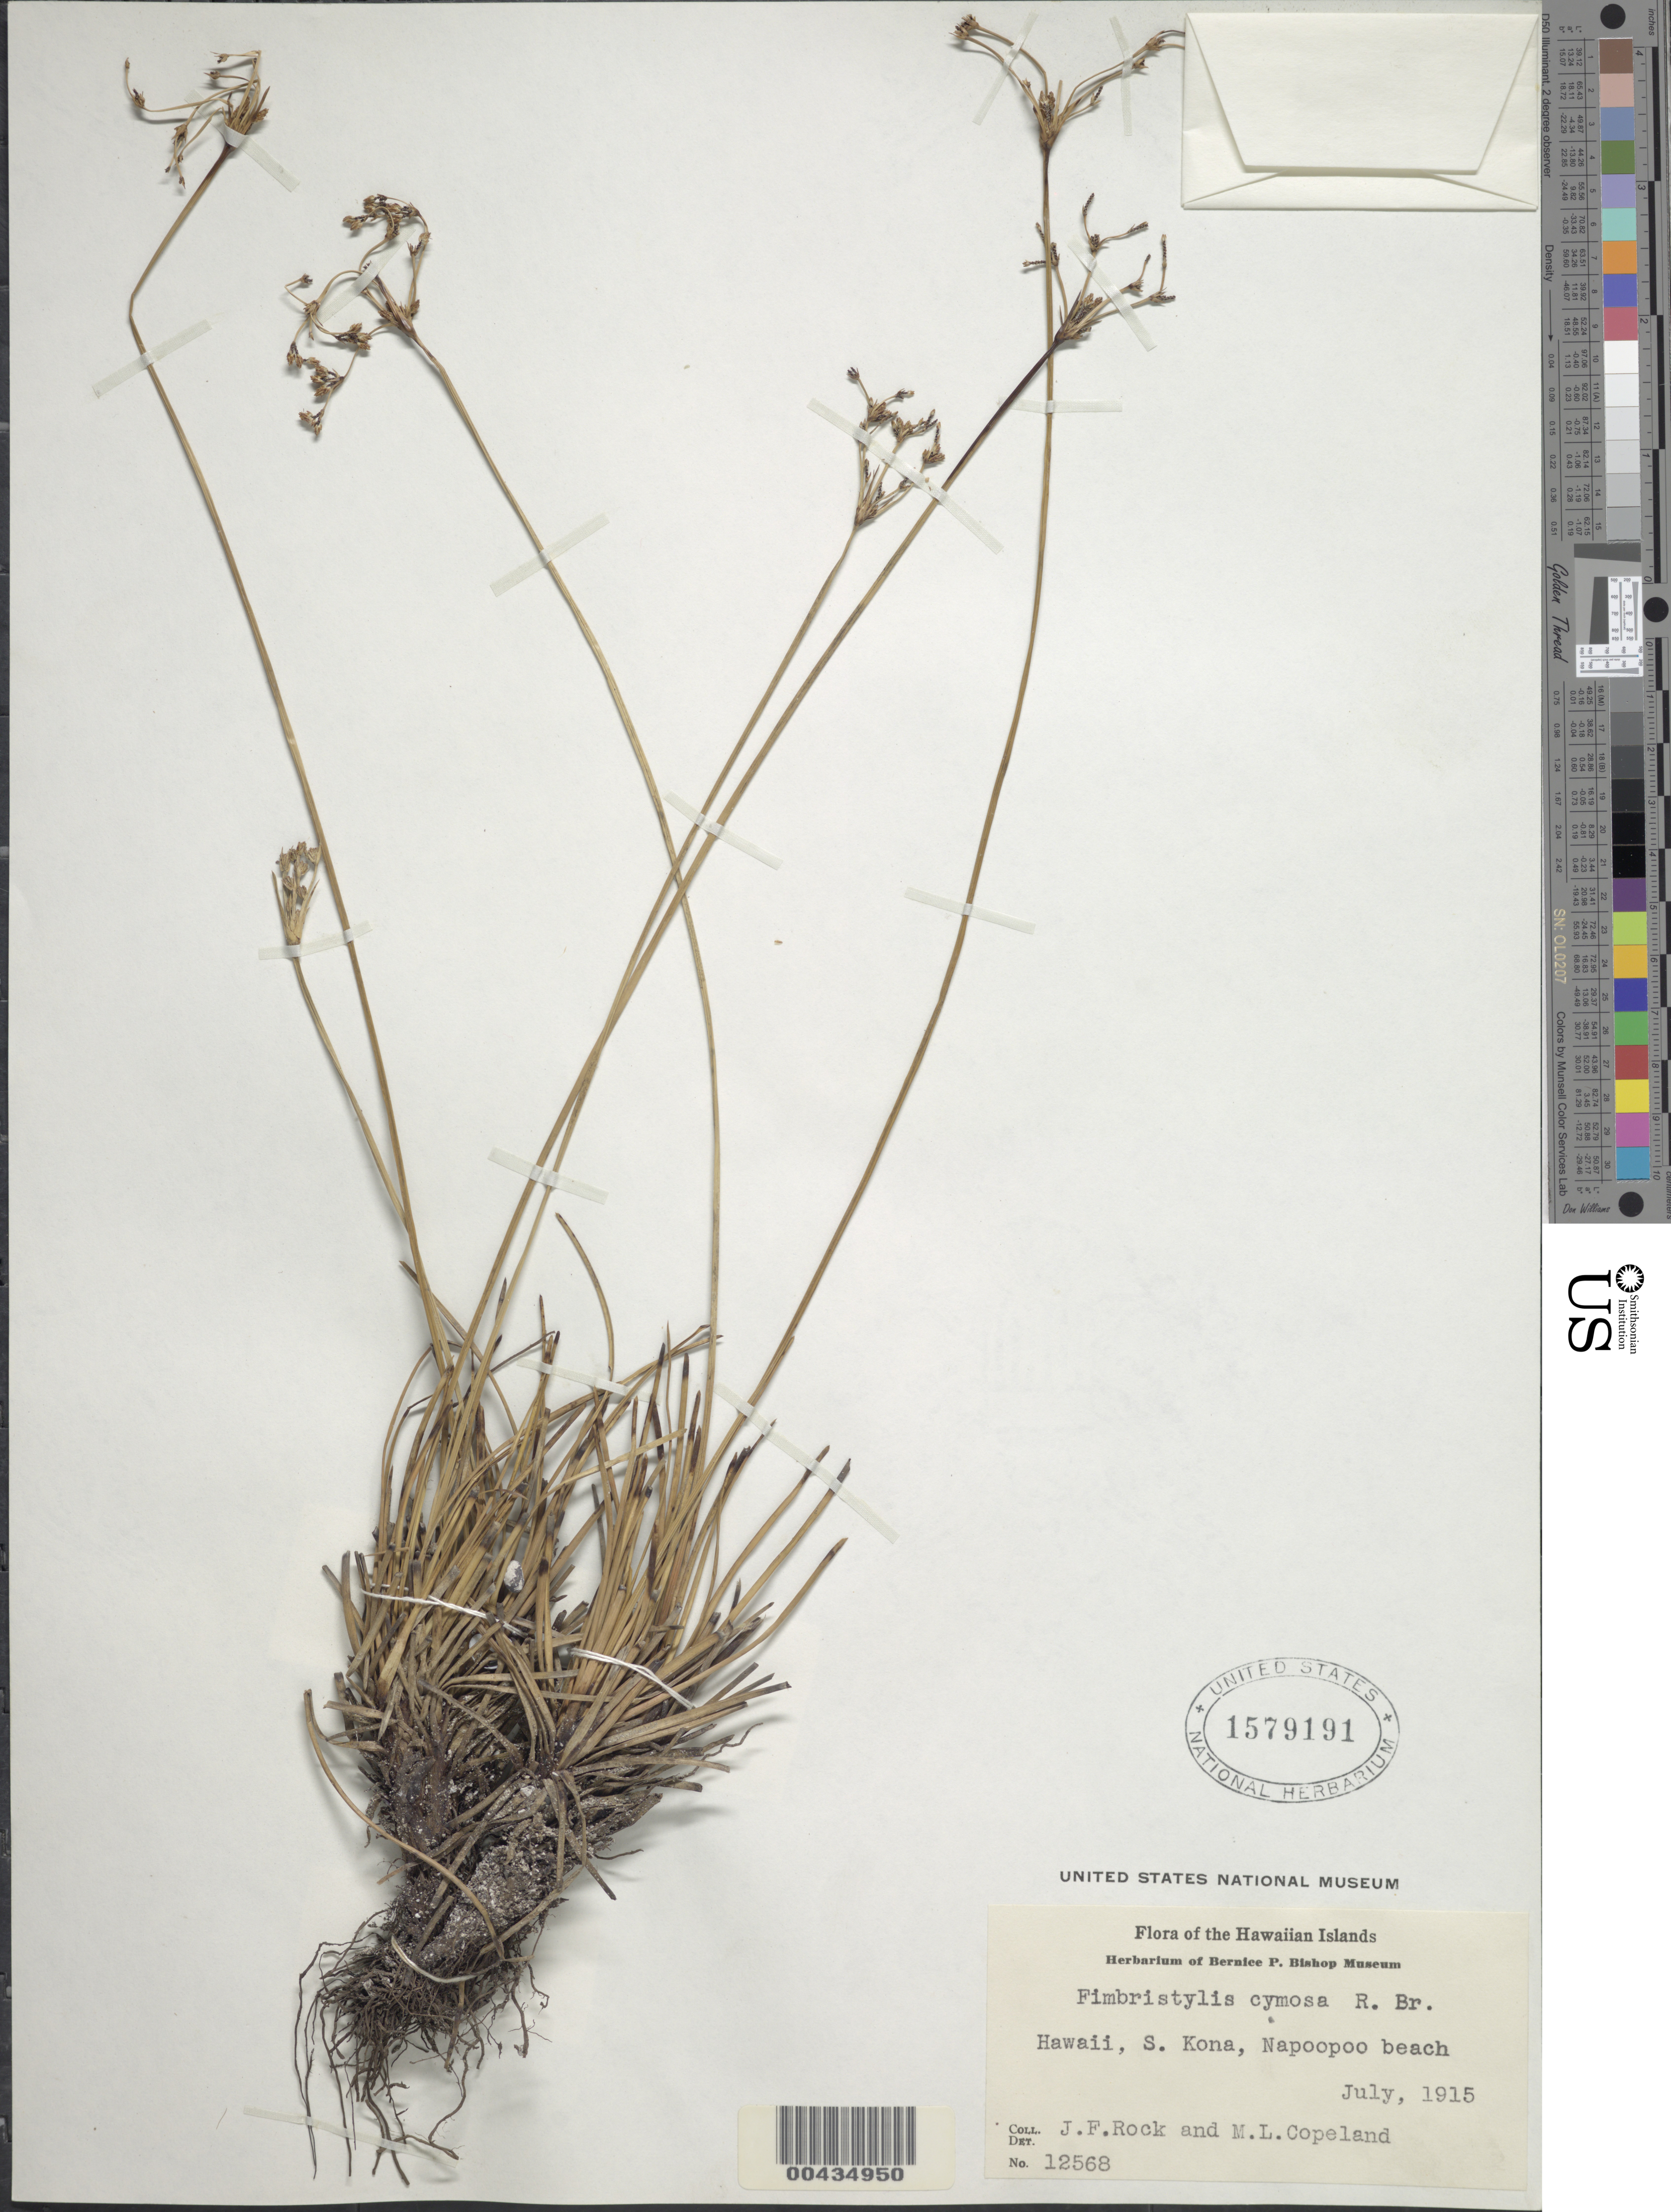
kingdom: Plantae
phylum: Tracheophyta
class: Liliopsida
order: Poales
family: Cyperaceae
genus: Fimbristylis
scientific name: Fimbristylis cymosa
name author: R. Br.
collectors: J. F. Rock & M. L. Copeland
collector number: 12568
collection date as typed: Jul 1915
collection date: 1915-07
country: United States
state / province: Hawaii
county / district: Hawaii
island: Hawaii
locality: S. Kona, Napoopoo beach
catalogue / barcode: US 1579191